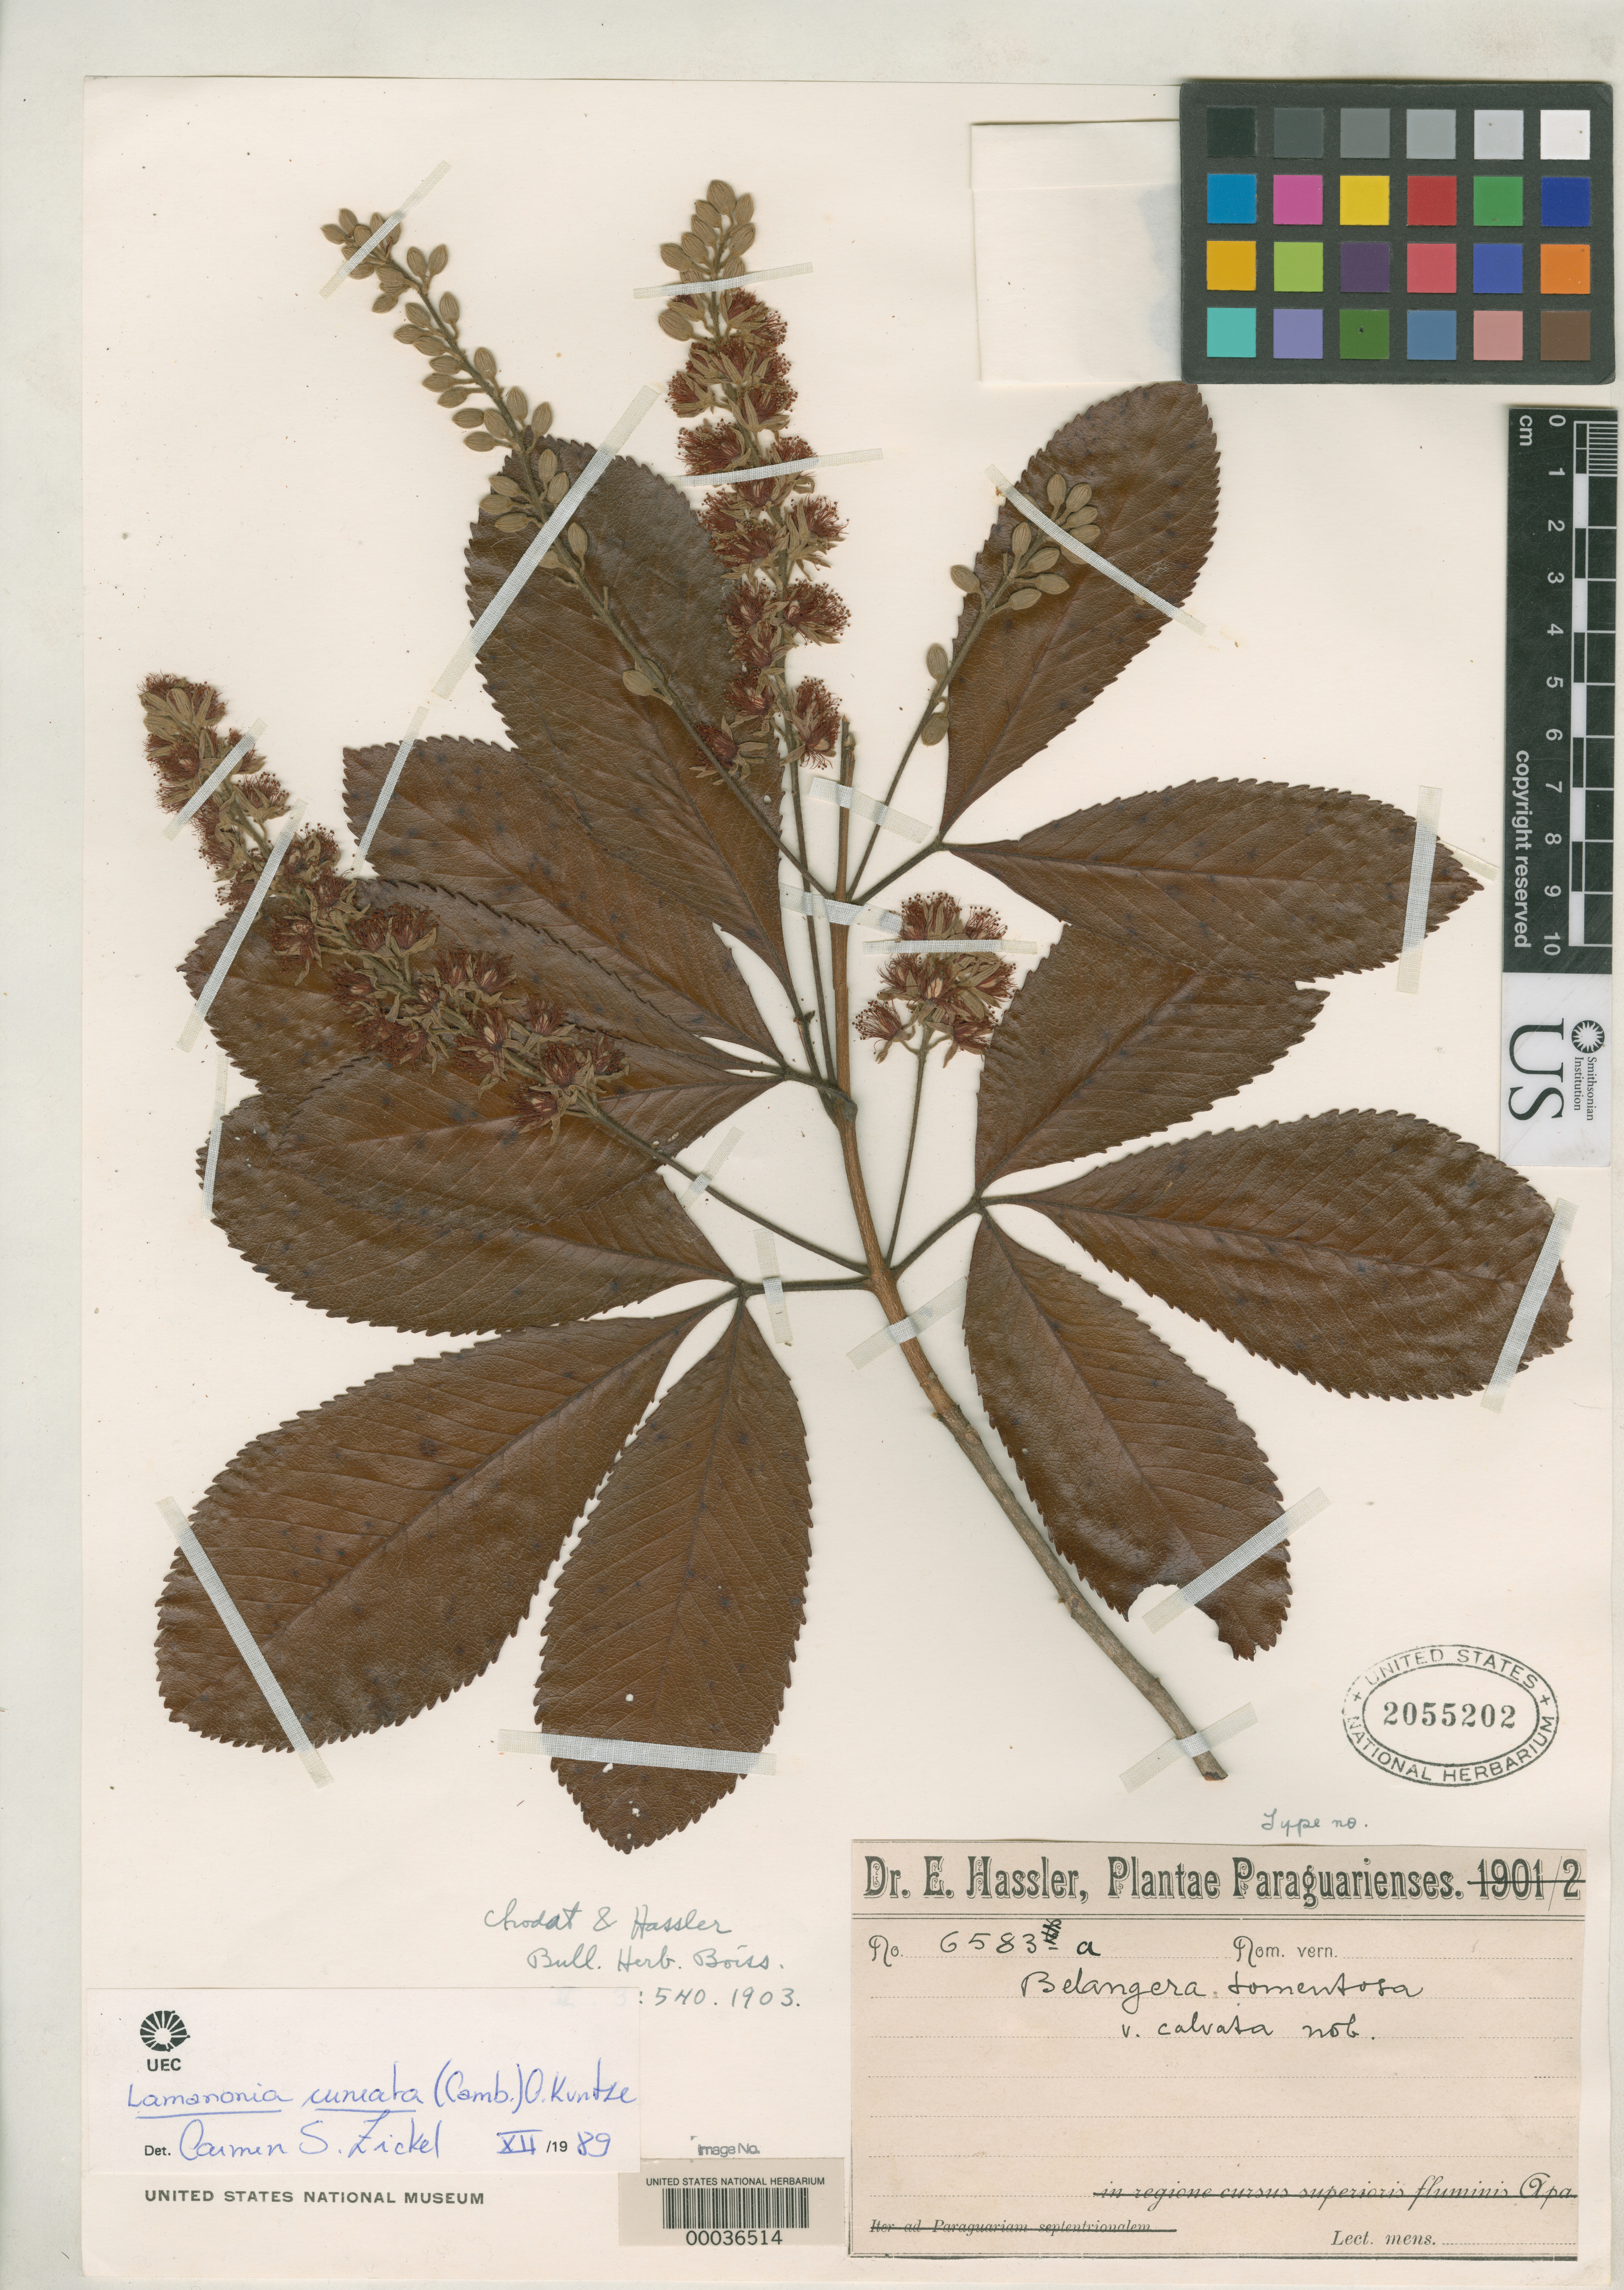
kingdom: Plantae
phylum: Tracheophyta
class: Magnoliopsida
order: Oxalidales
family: Cunoniaceae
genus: Belangera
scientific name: Belangera tomentosa var. calvata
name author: Chodat & Hassl.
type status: Isotype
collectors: E. Hassler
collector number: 6583 a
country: Paraguay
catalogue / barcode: US 2055202